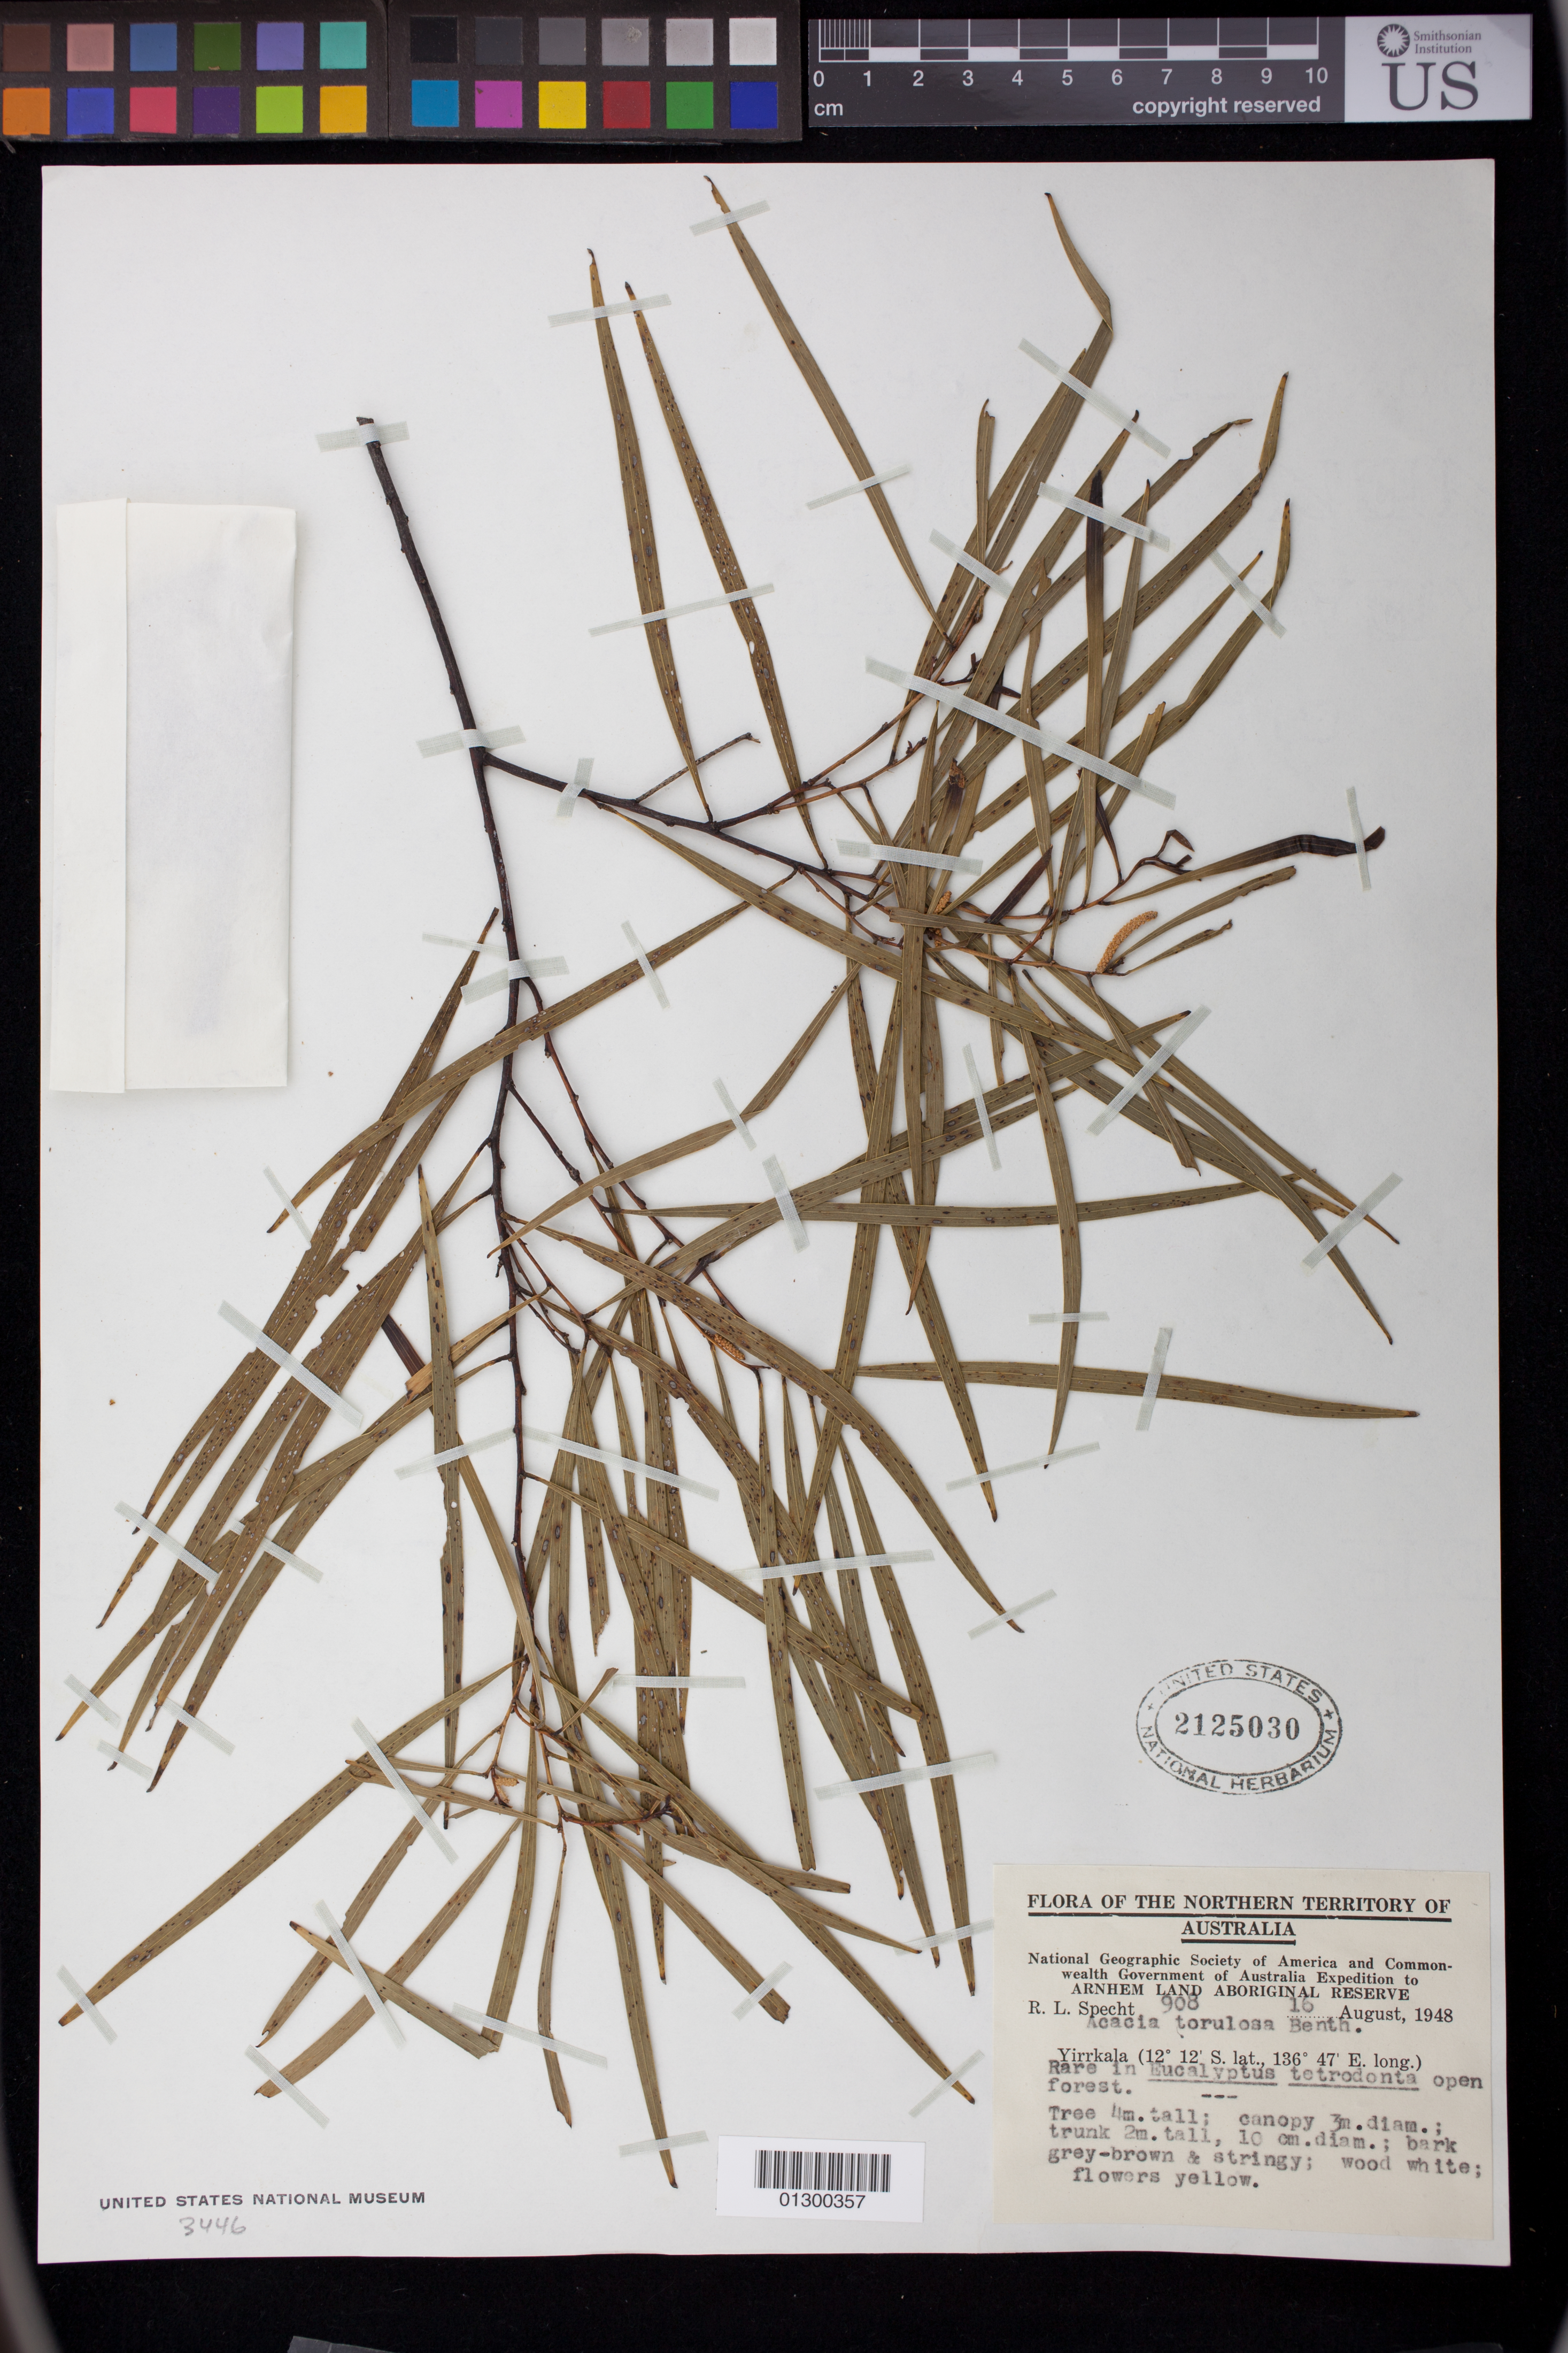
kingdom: Plantae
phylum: Tracheophyta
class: Magnoliopsida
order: Fabales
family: Fabaceae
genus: Acacia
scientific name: Acacia torulosa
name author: Benth.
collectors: R. L. Specht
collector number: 908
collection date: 1948-08-16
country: Australia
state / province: Northern Territory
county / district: East Arnhem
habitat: Rare in Eucalyptus tetrodonta open forest.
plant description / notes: Tree 4 m. tall; canopy 3 m. diam.; trunk 2 m. tall, 10 cm. diam.; bark grey-brown and stringy; wood white; flowers yellow.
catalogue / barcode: US 2125030